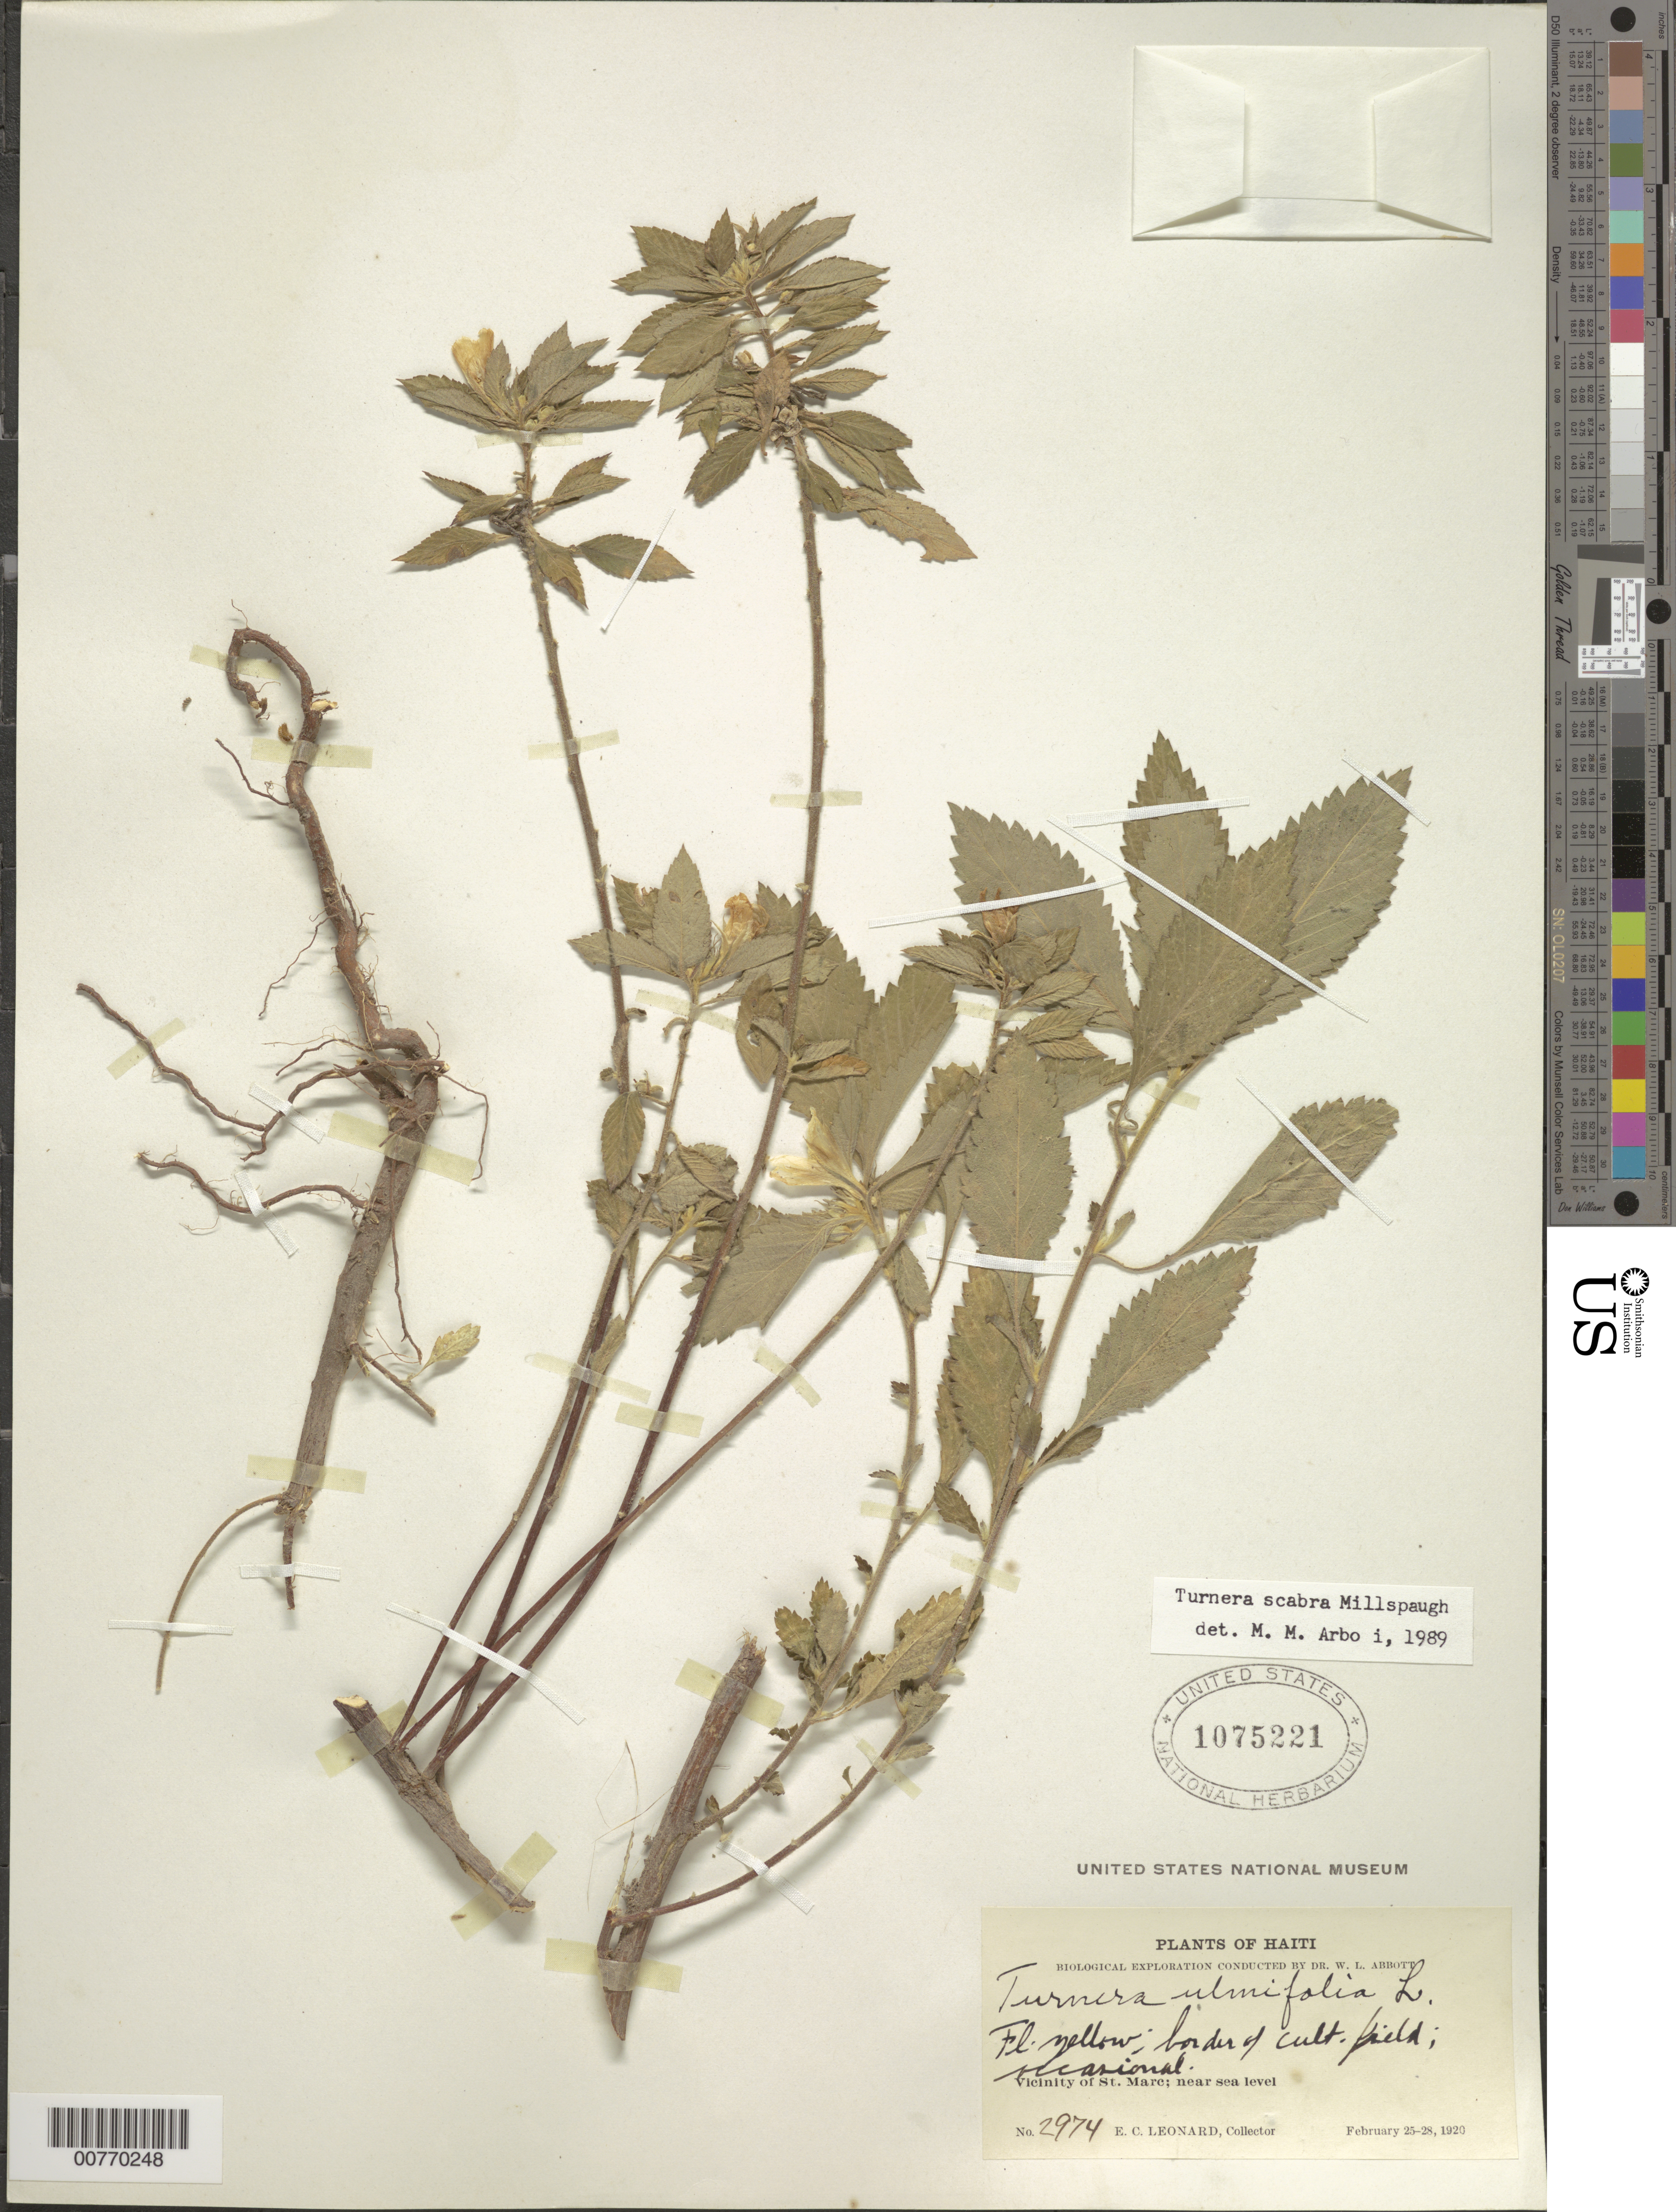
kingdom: Plantae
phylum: Tracheophyta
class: Magnoliopsida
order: Malpighiales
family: Turneraceae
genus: Turnera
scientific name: Turnera ulmifolia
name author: L.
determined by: Arbo, M. M.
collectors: E. C. Leonard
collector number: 2974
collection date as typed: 25 Feb 1920 28 Feb 1920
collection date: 1920-02-25/1920-02-28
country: Haiti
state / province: Artibonite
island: Hispaniola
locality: Vicinity of St. Marc, near sea level.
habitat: Border of cultivated field.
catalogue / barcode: US 1075221